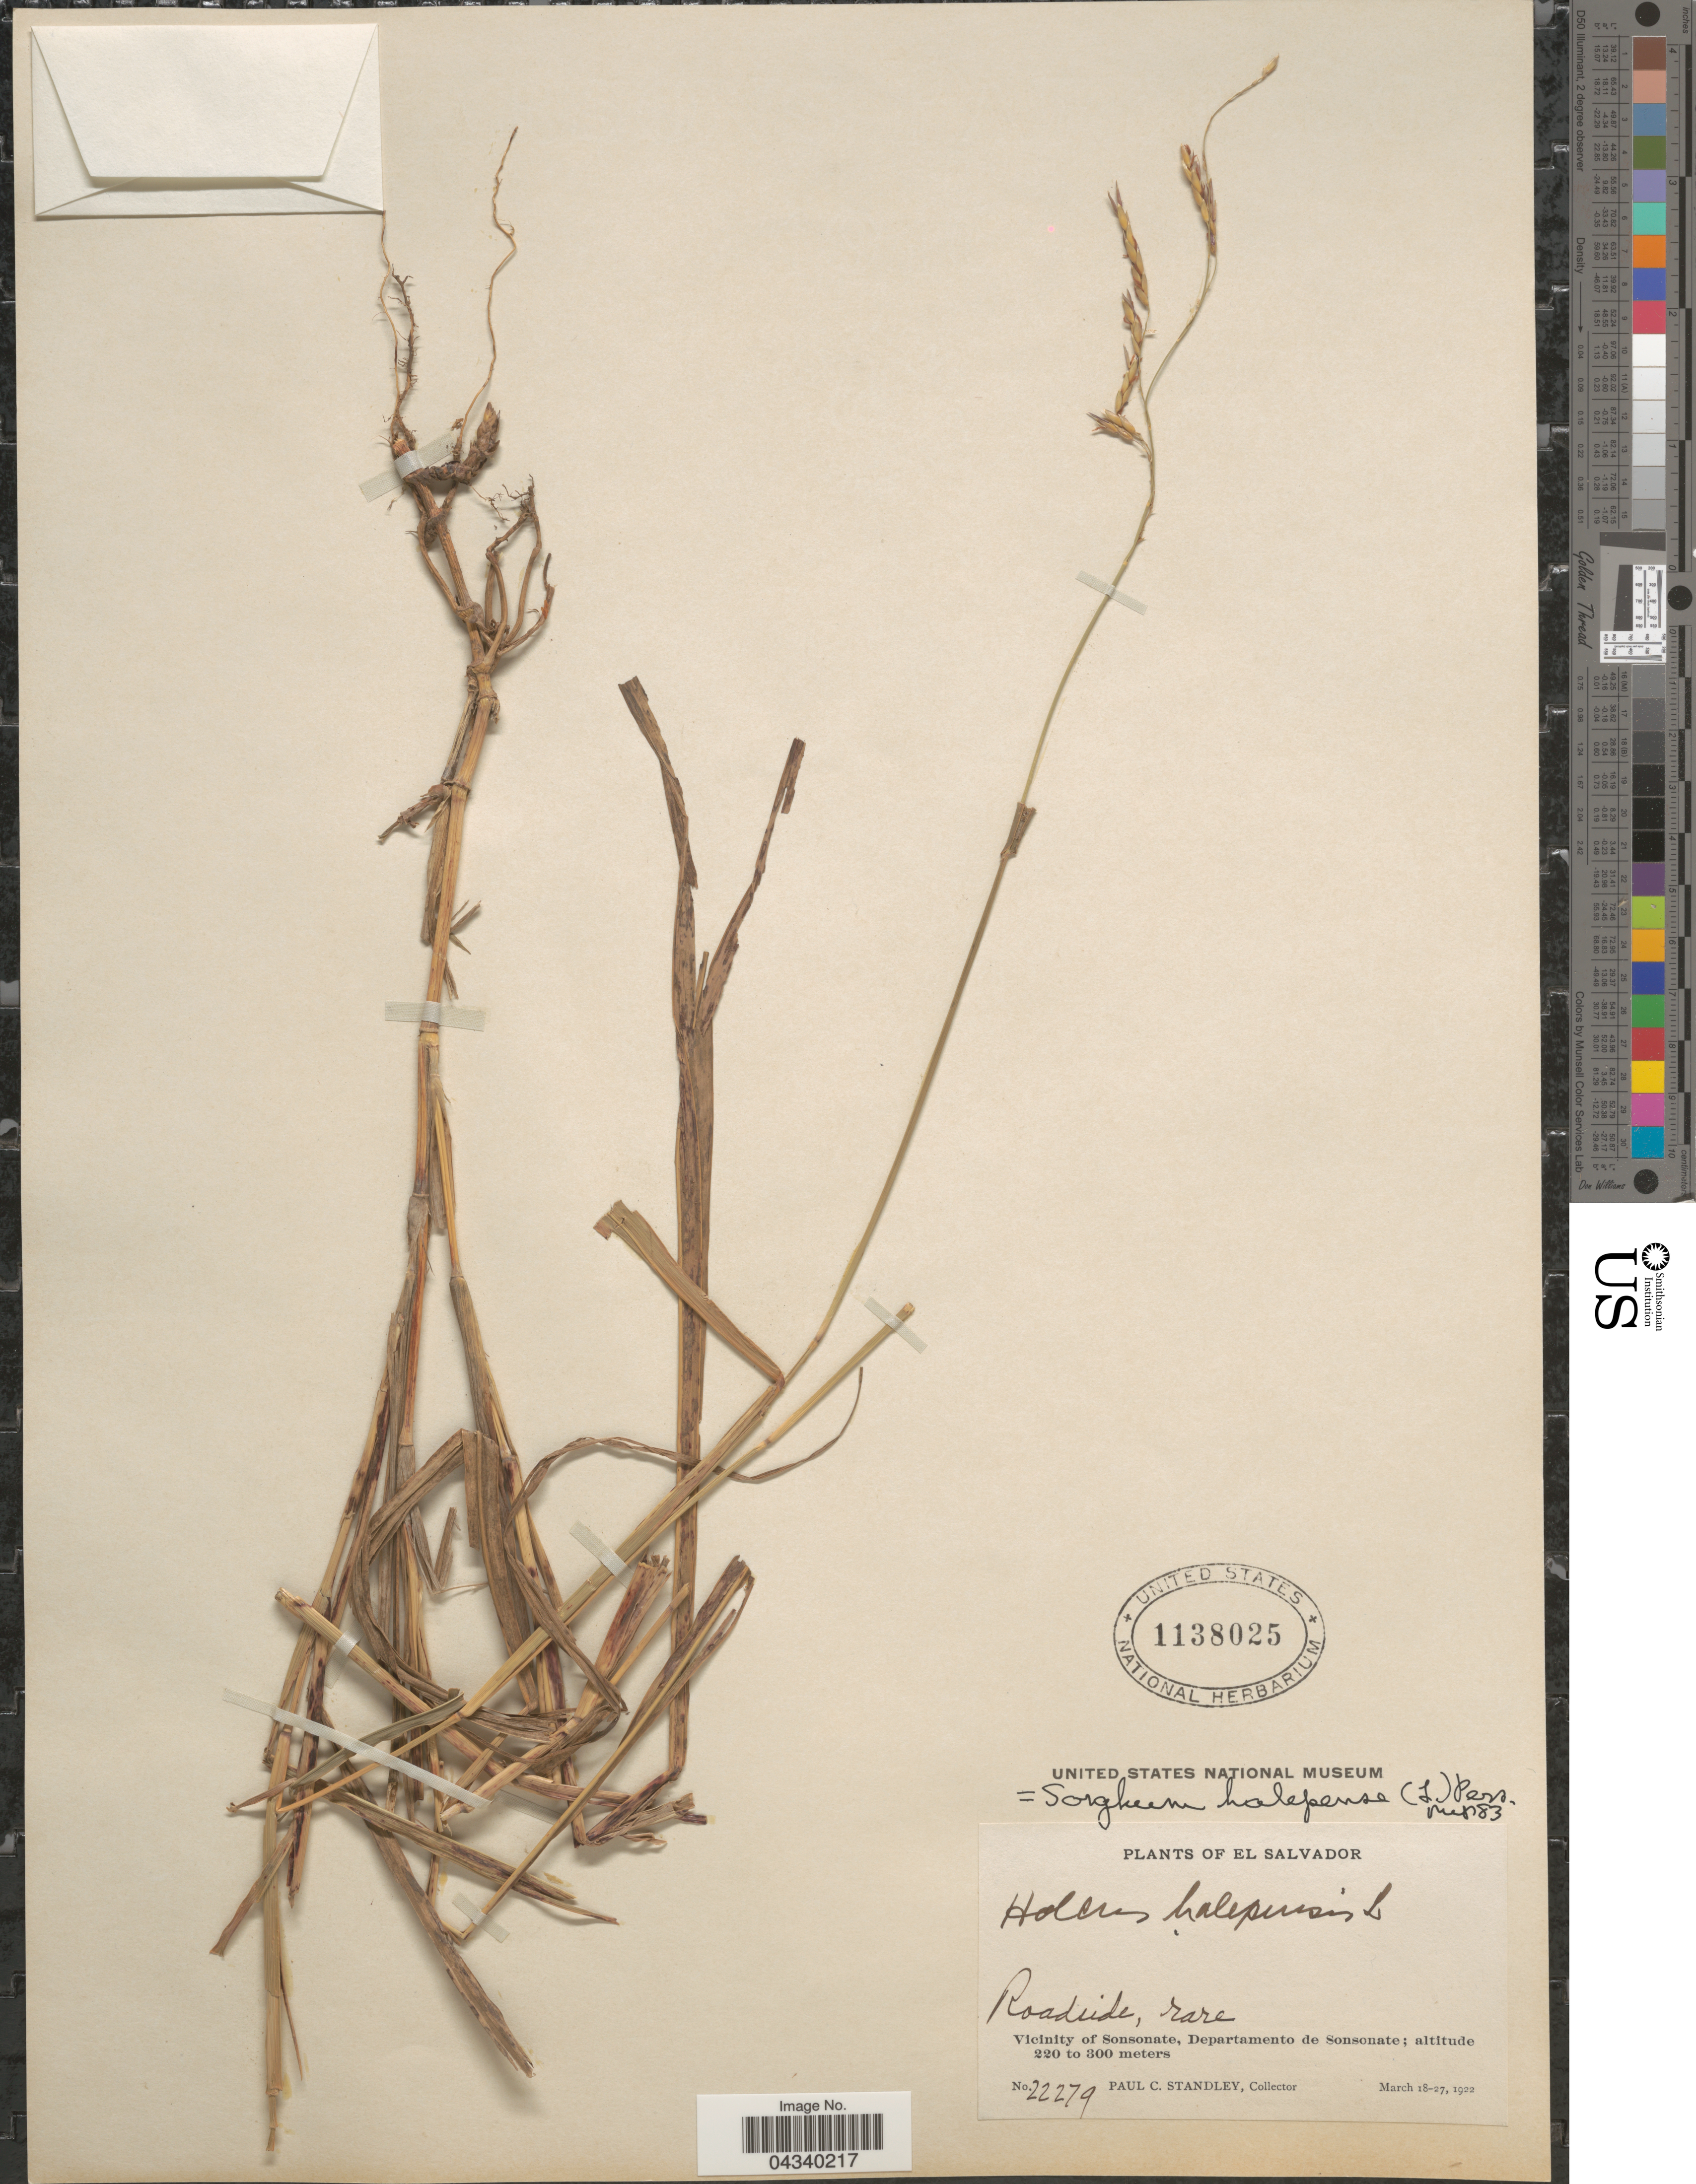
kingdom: Plantae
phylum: Tracheophyta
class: Liliopsida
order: Poales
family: Poaceae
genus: Sorghum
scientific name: Sorghum halepense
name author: (L.) Pers.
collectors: P. C. Standley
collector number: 22279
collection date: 1922-03-18/1922-03-27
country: El Salvador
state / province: Sonsonate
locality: Roadside. Vicinity of Sonsonate, Departamento de Sonsonate.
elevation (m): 220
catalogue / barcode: US 1138025